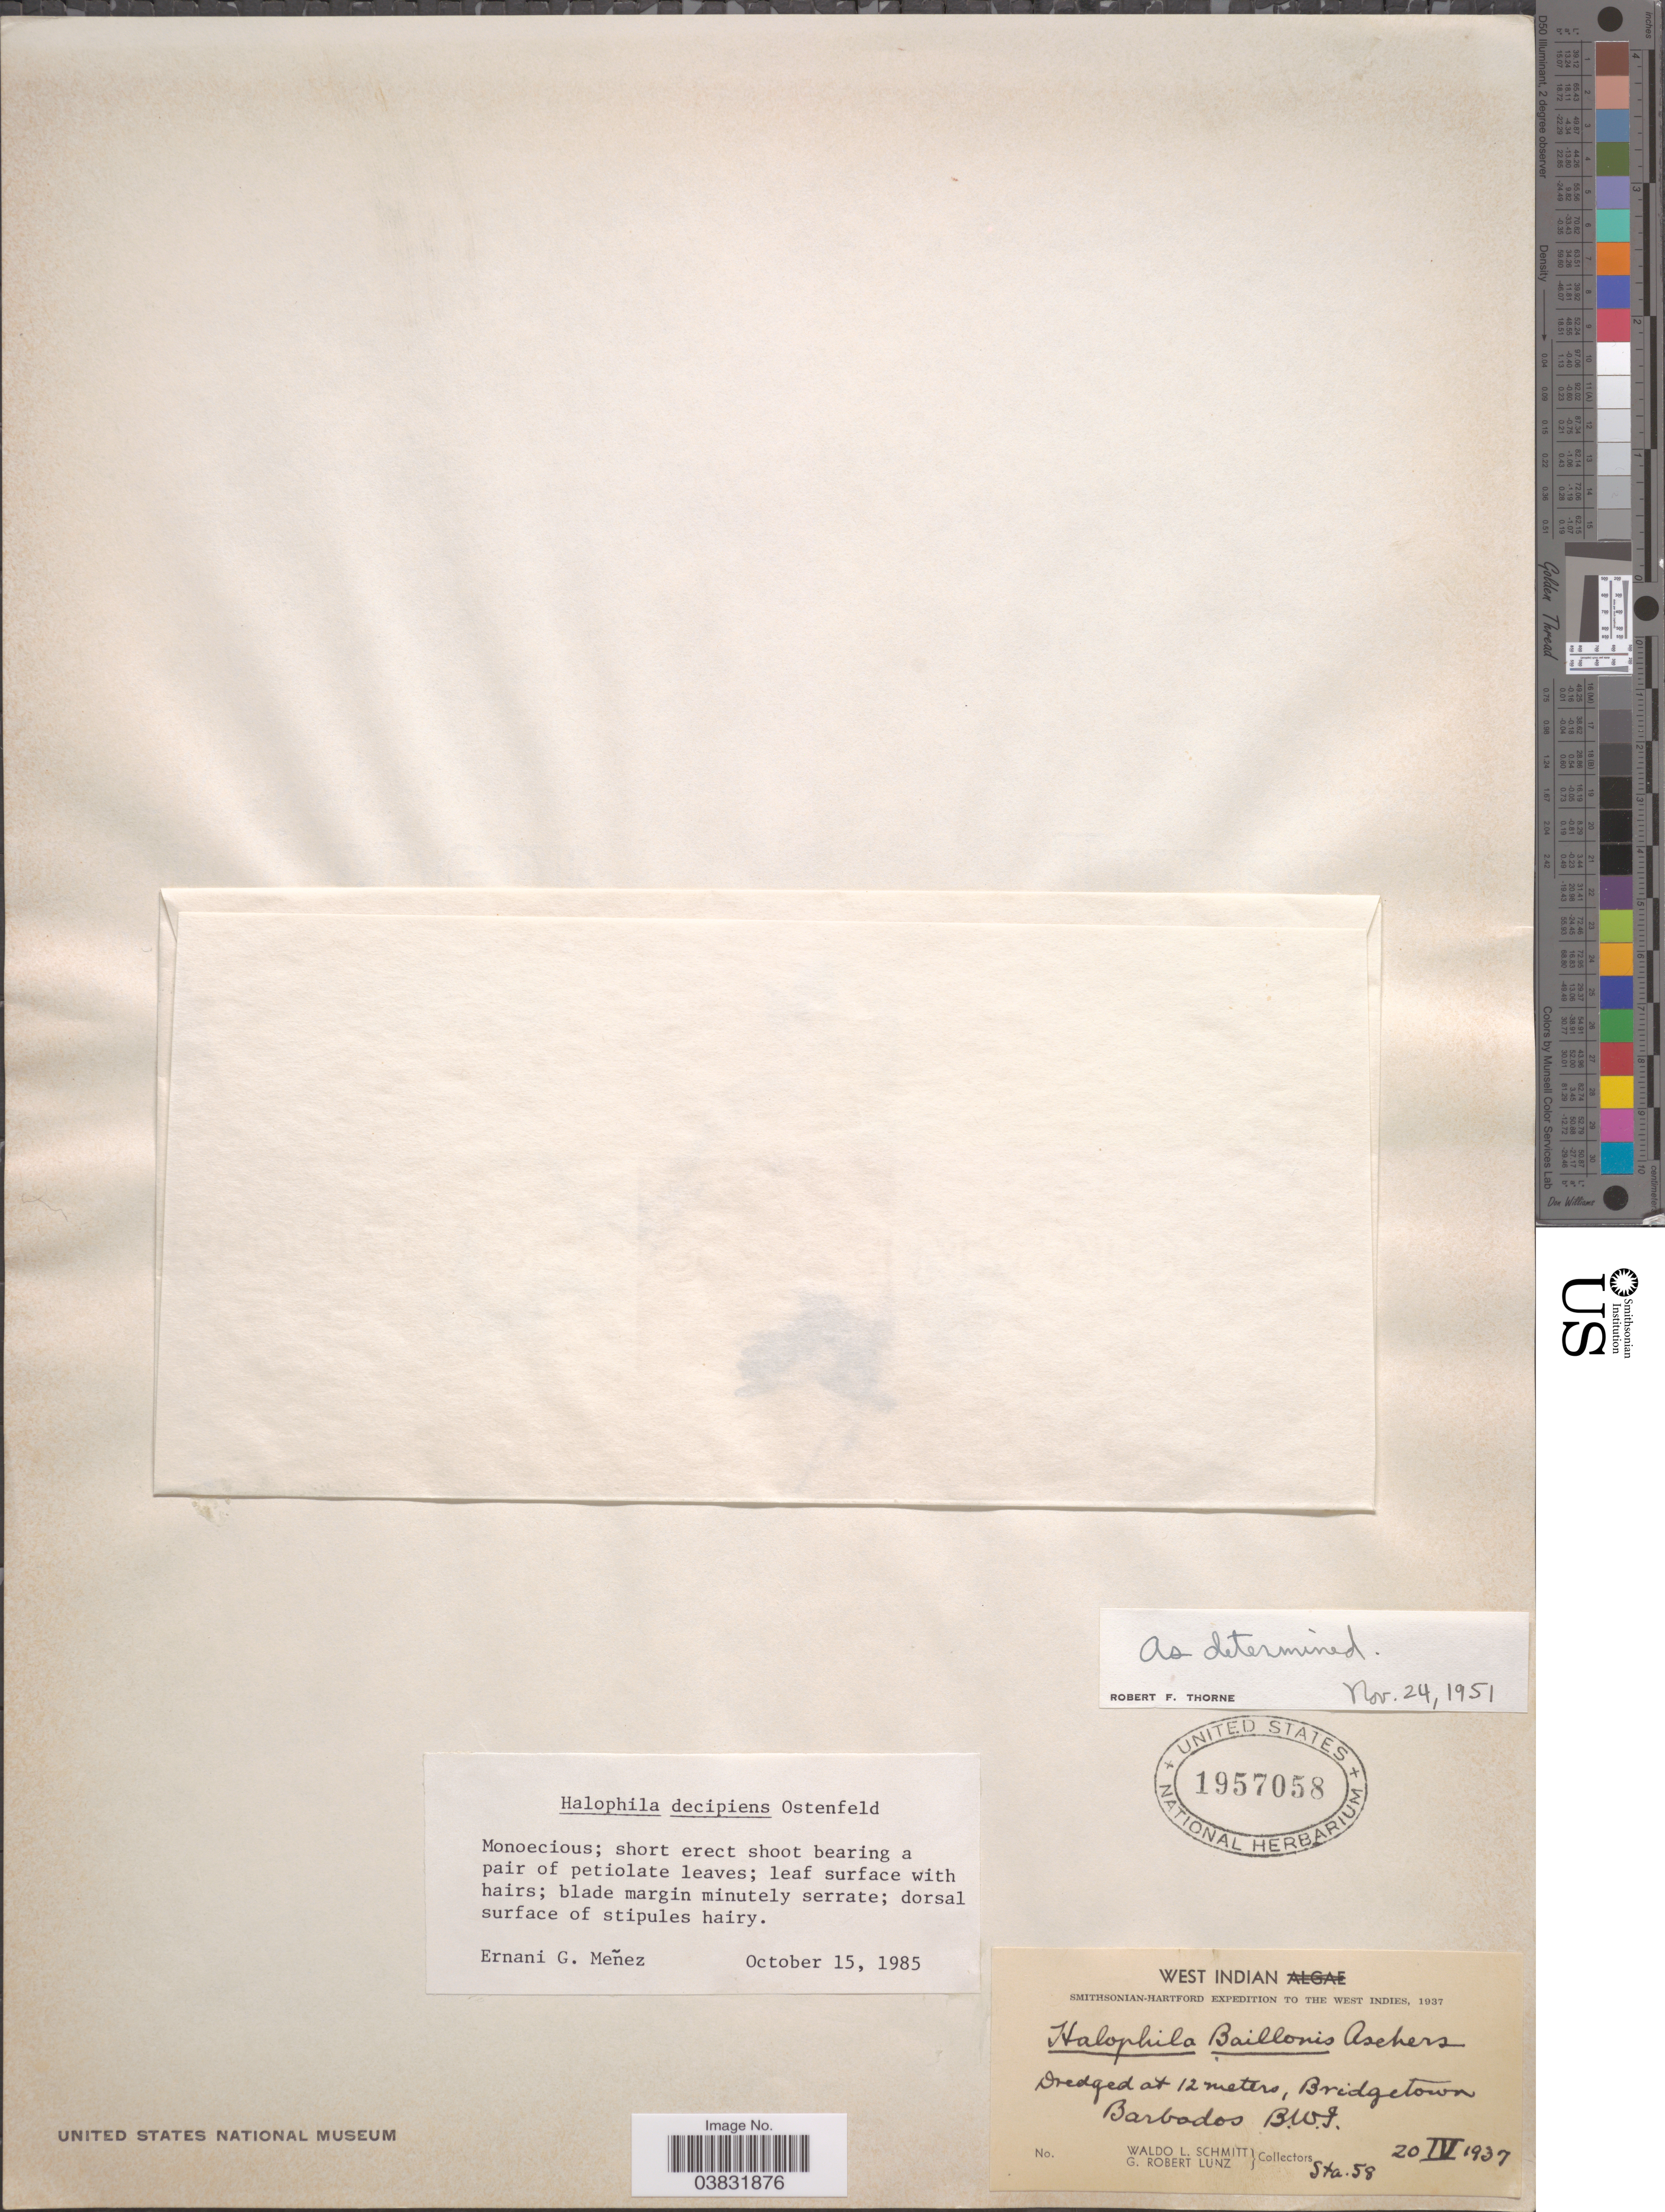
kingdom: Plantae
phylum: Tracheophyta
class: Liliopsida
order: Alismatales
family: Hydrocharitaceae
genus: Halophila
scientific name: Halophila decipiens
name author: Ostenf.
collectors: W. L. Schmitt & G. Lunz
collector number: Sta.58?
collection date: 1937-04-20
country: Barbados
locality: West Indian. The West Indies. Dredged at 12 meters, Bridgetown, Barbados, B.W.I.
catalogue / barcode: US 1957058